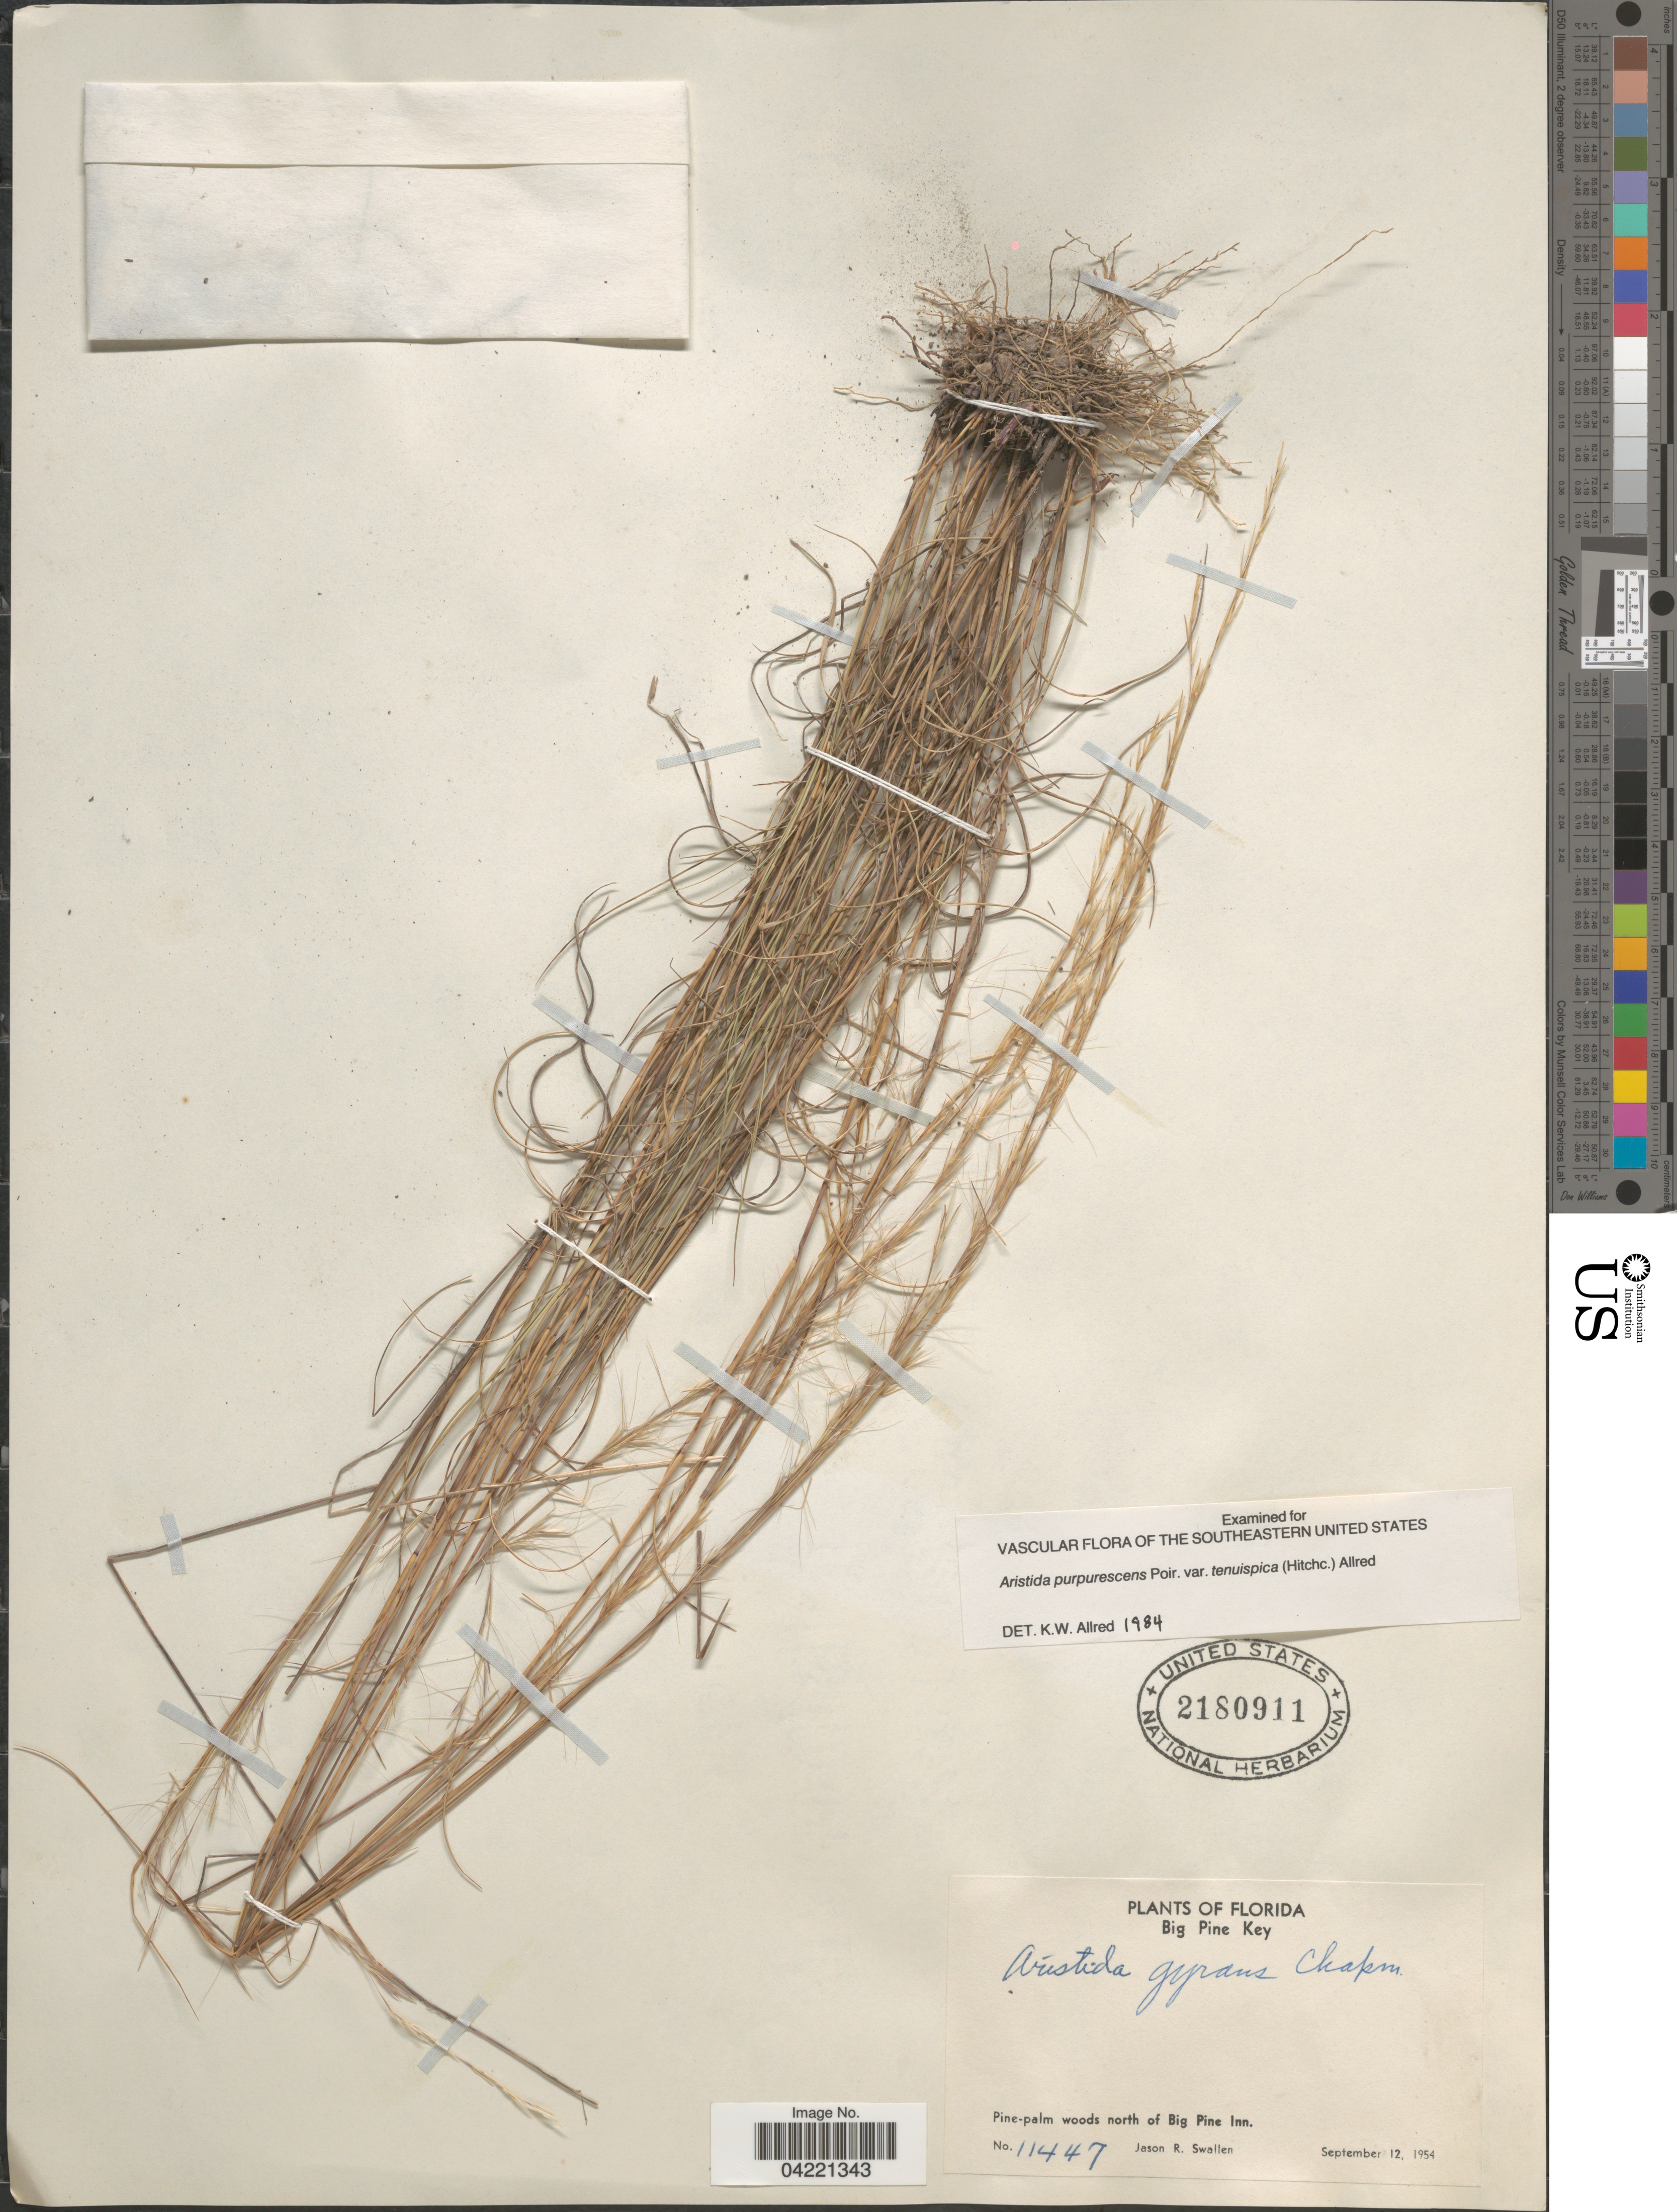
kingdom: Plantae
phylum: Tracheophyta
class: Liliopsida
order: Poales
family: Poaceae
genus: Aristida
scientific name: Aristida purpurascens var. tenuispica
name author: (Hitchc.) Allred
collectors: J. R. Swallen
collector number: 11447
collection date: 1954-09-12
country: United States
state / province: Florida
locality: Big Pine Key. Pine-palm woods north of Big Pine Inn.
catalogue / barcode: US 2180911